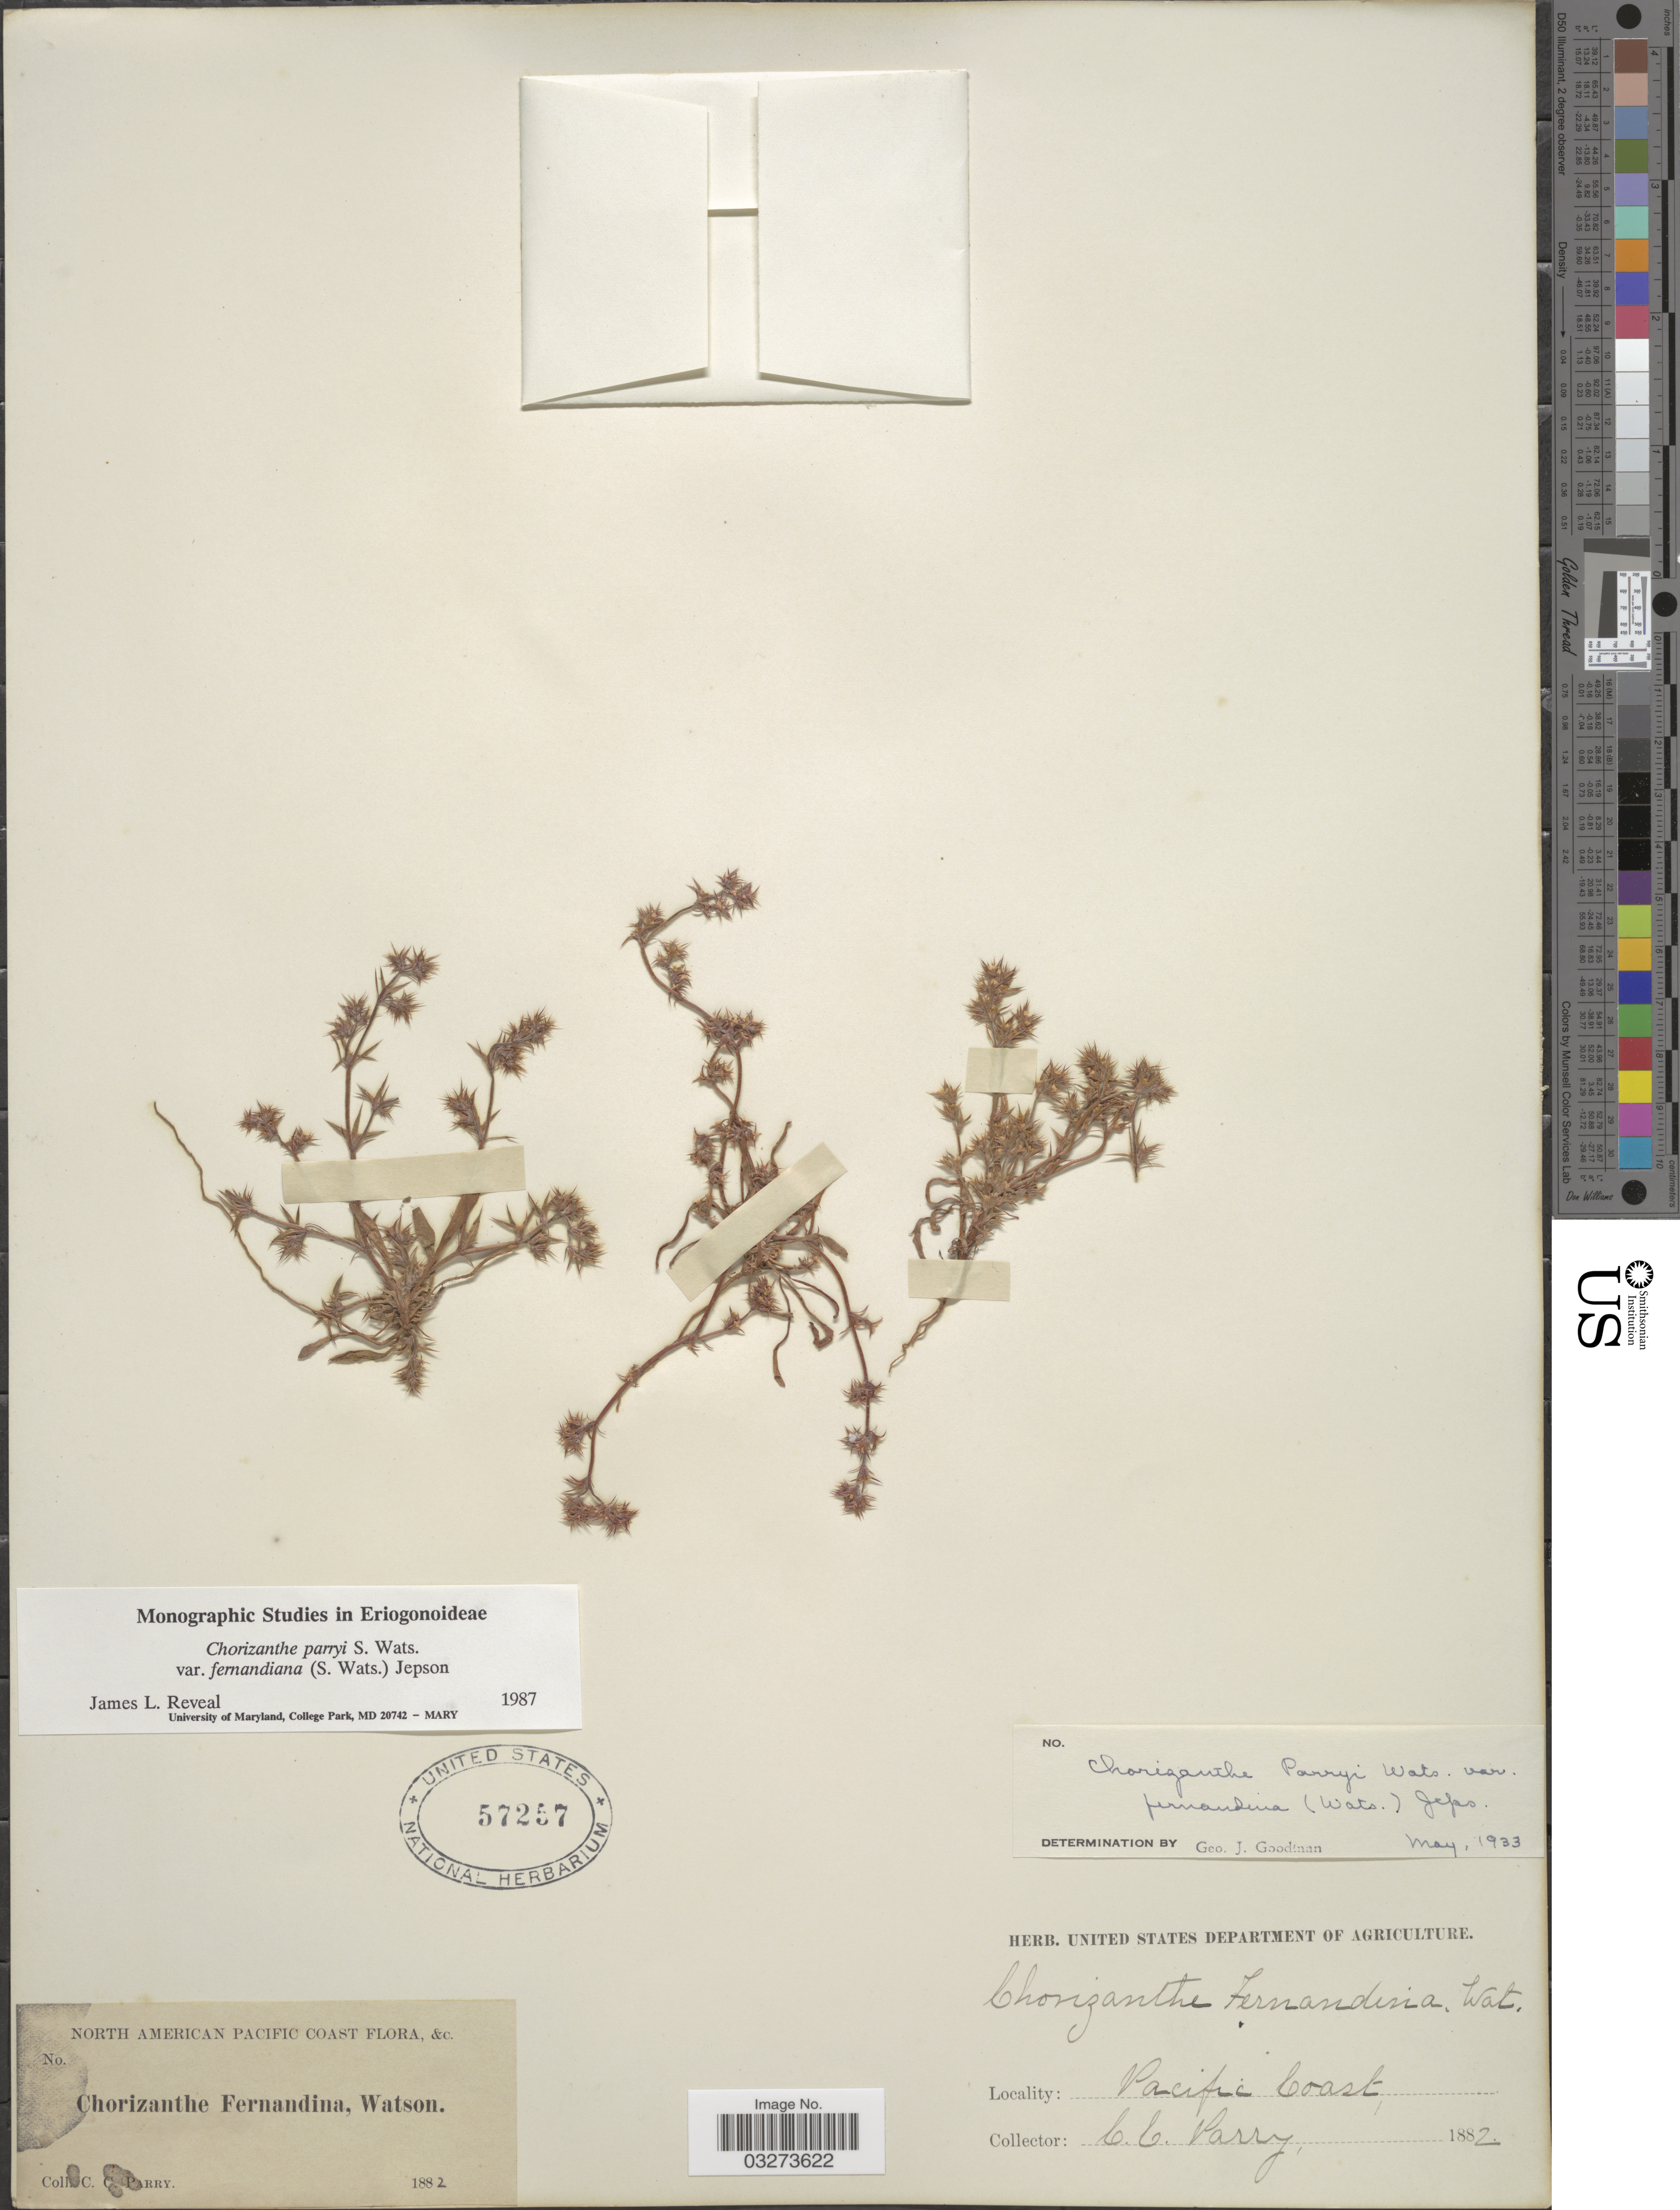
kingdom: Plantae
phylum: Tracheophyta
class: Magnoliopsida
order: Caryophyllales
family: Polygonaceae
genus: Chorizanthe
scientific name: Chorizanthe parryi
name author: S. Watson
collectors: C. C. Parry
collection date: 1882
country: United States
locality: North American Pacific Coast, &c., Pacific Coast.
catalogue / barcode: US 57257